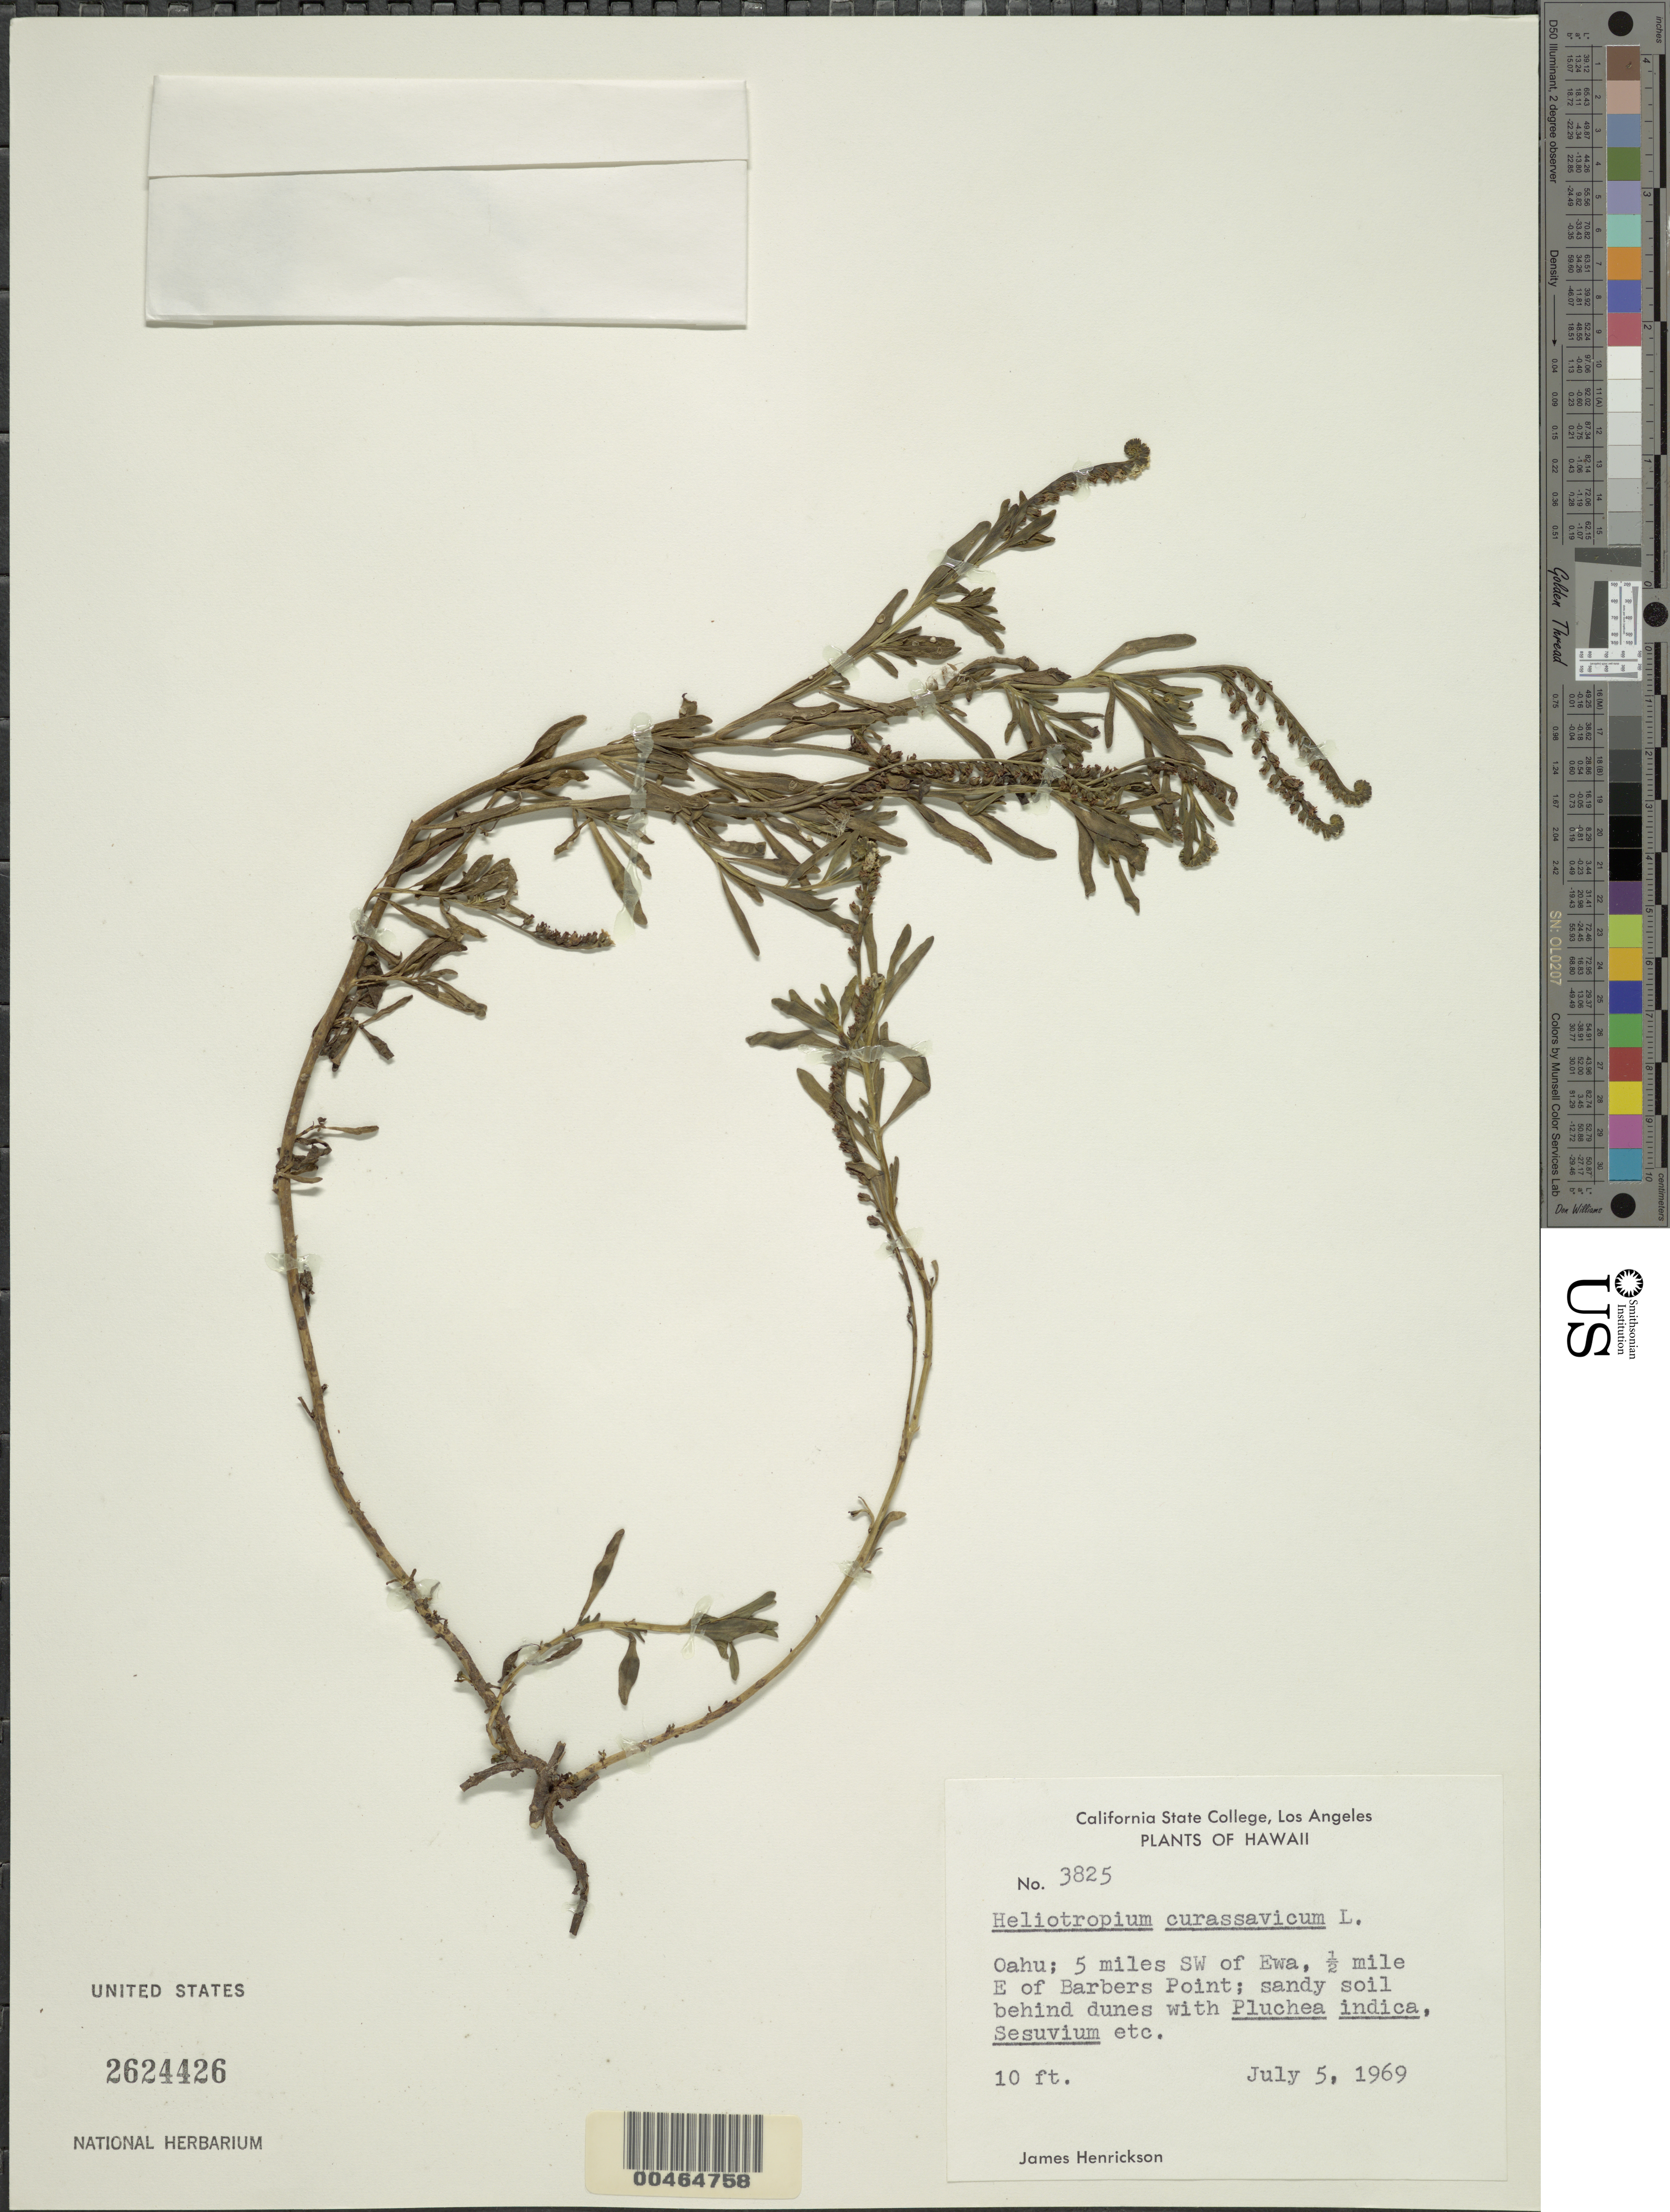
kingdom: Plantae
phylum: Tracheophyta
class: Magnoliopsida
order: Boraginales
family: Heliotropiaceae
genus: Heliotropium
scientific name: Heliotropium curassavicum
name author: L.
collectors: J. S. Henrickson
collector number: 3825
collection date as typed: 5 Jul 1969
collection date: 1969-07-05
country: United States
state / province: Hawaii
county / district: Honolulu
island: Oahu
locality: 5 mi Sw of Ewa, 0.5 mi E of Barbers Point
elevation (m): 3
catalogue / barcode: US 2624426